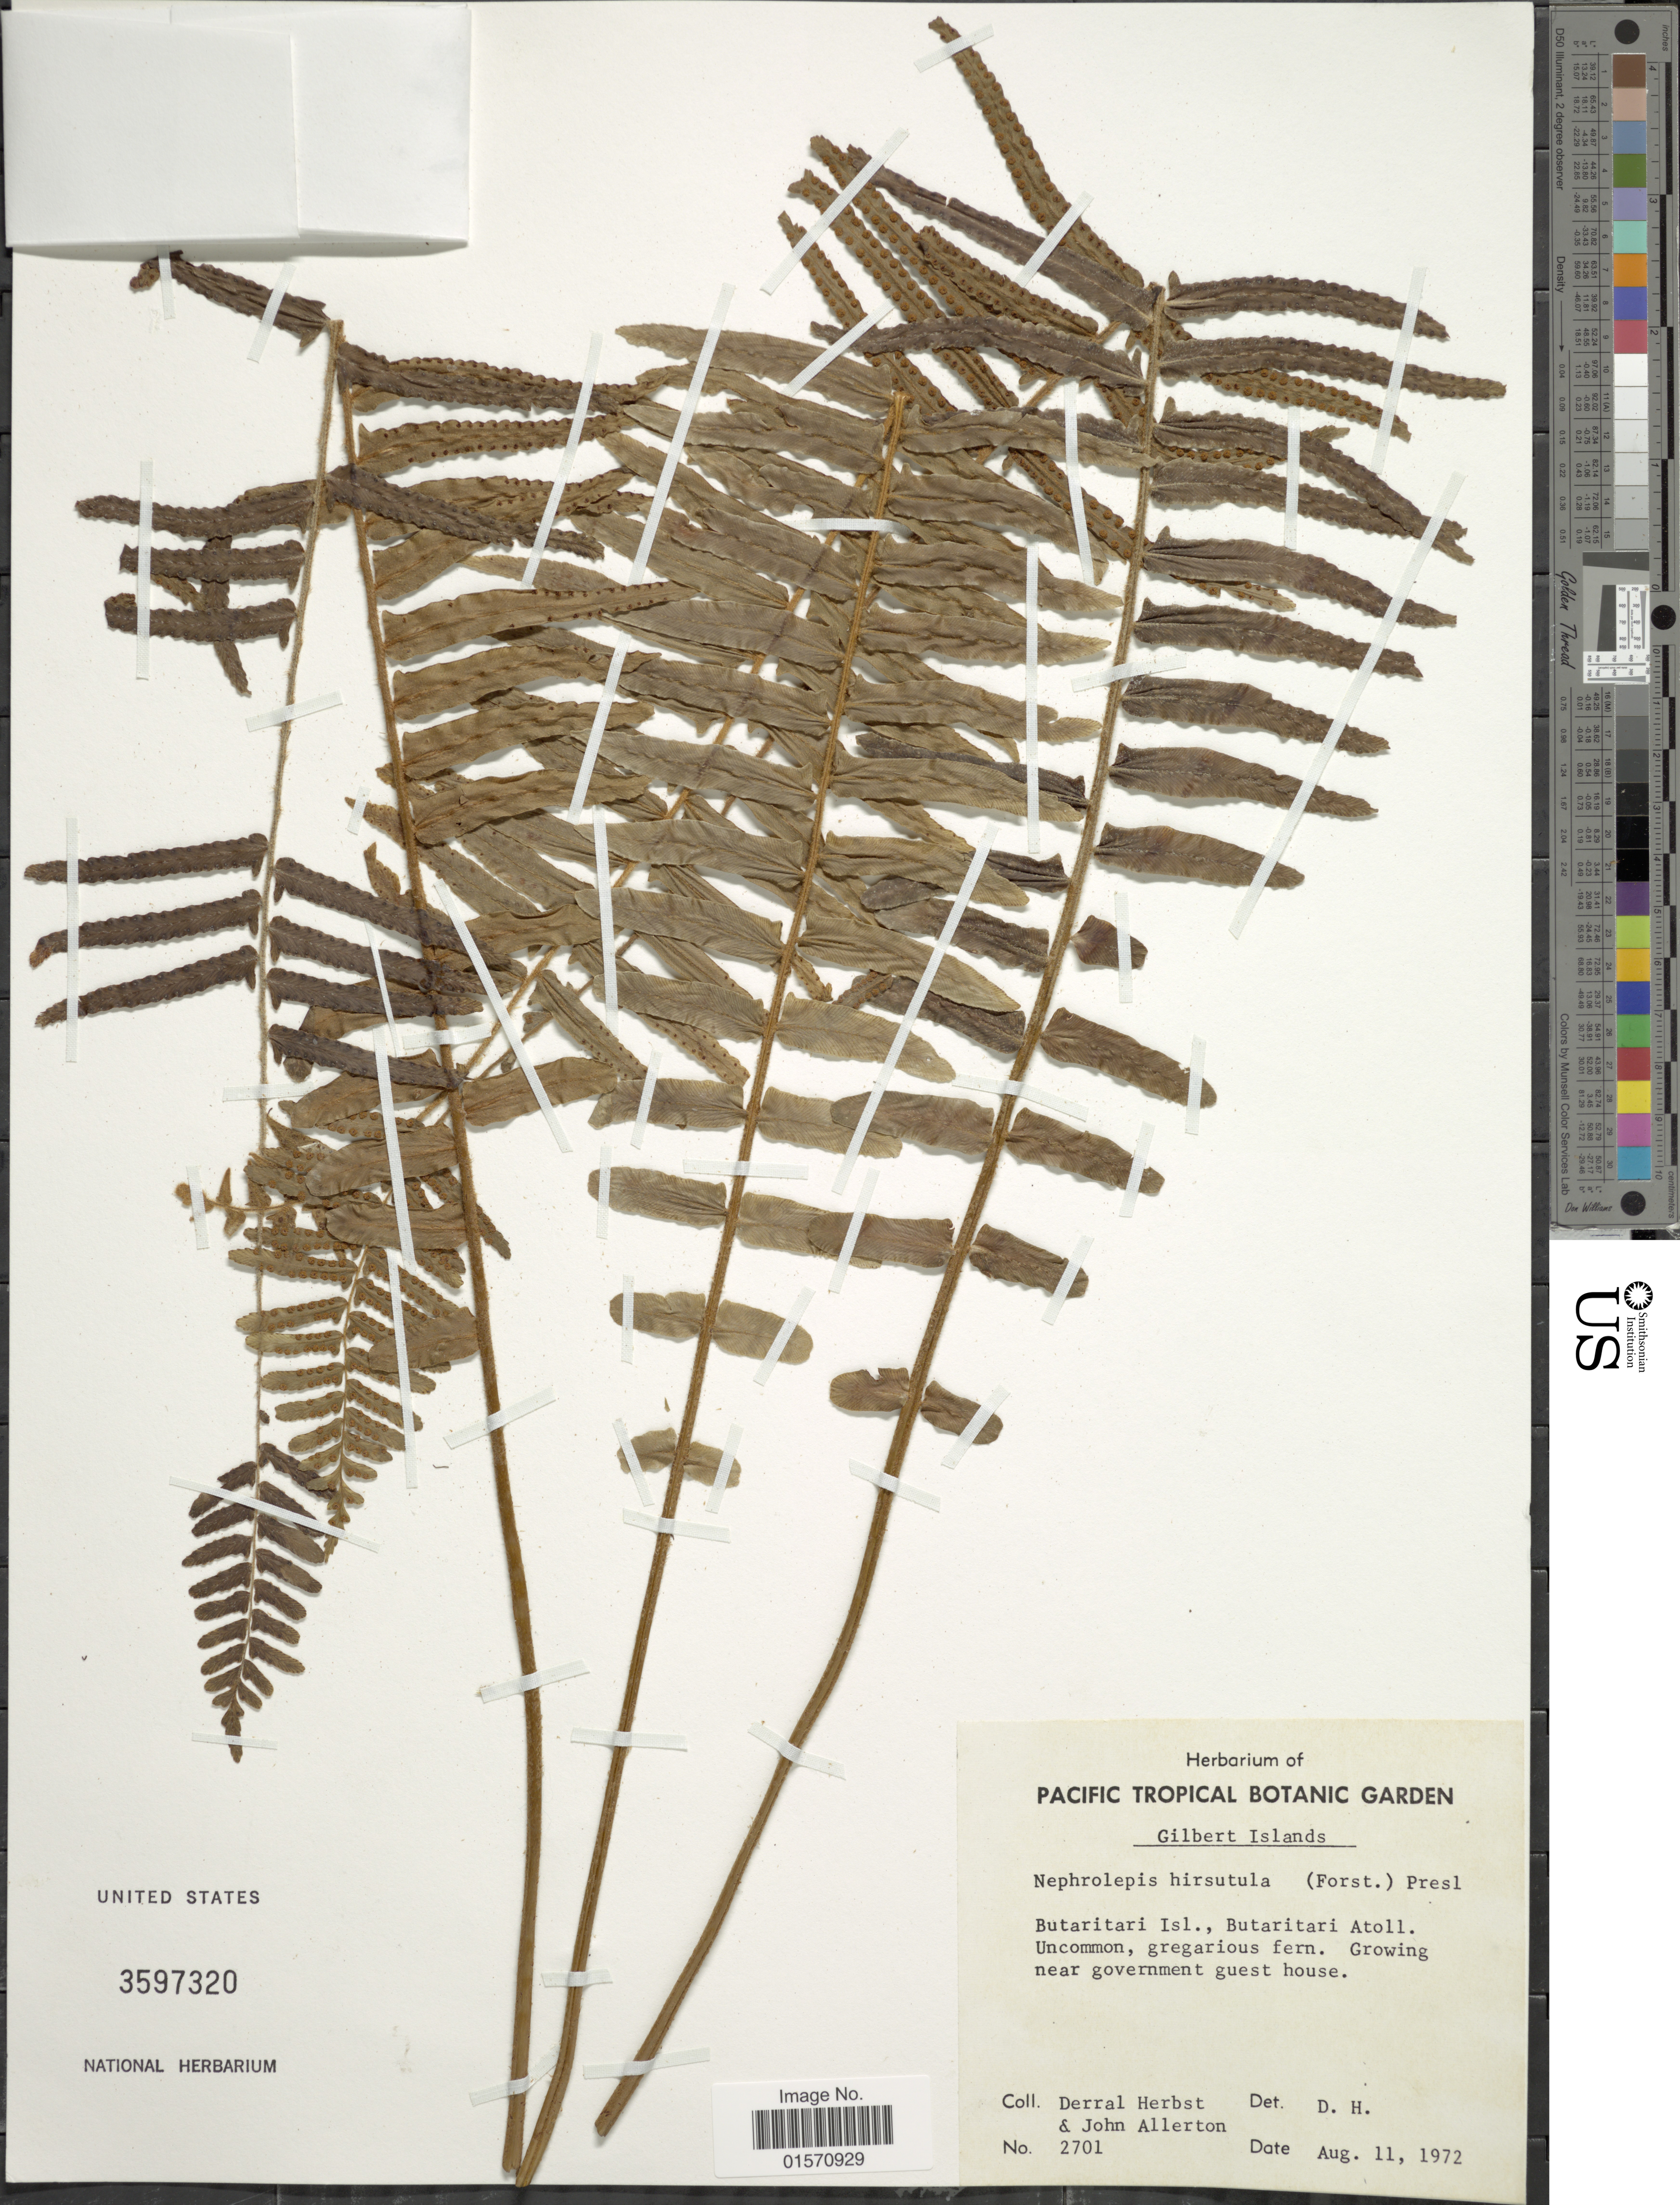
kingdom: Plantae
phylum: Tracheophyta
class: Polypodiopsida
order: Polypodiales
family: Nephrolepidaceae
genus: Nephrolepis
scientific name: Nephrolepis hirsutula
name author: (G. Forst.) C. Presl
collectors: D. R. Herbst & J. Allerton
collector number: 2701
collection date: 1972-08-11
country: Kiribati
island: Butaritari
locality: Gilbert Islands. Butaritari Isl., Butaritari Atoll. Near government guest house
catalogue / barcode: US 3597320